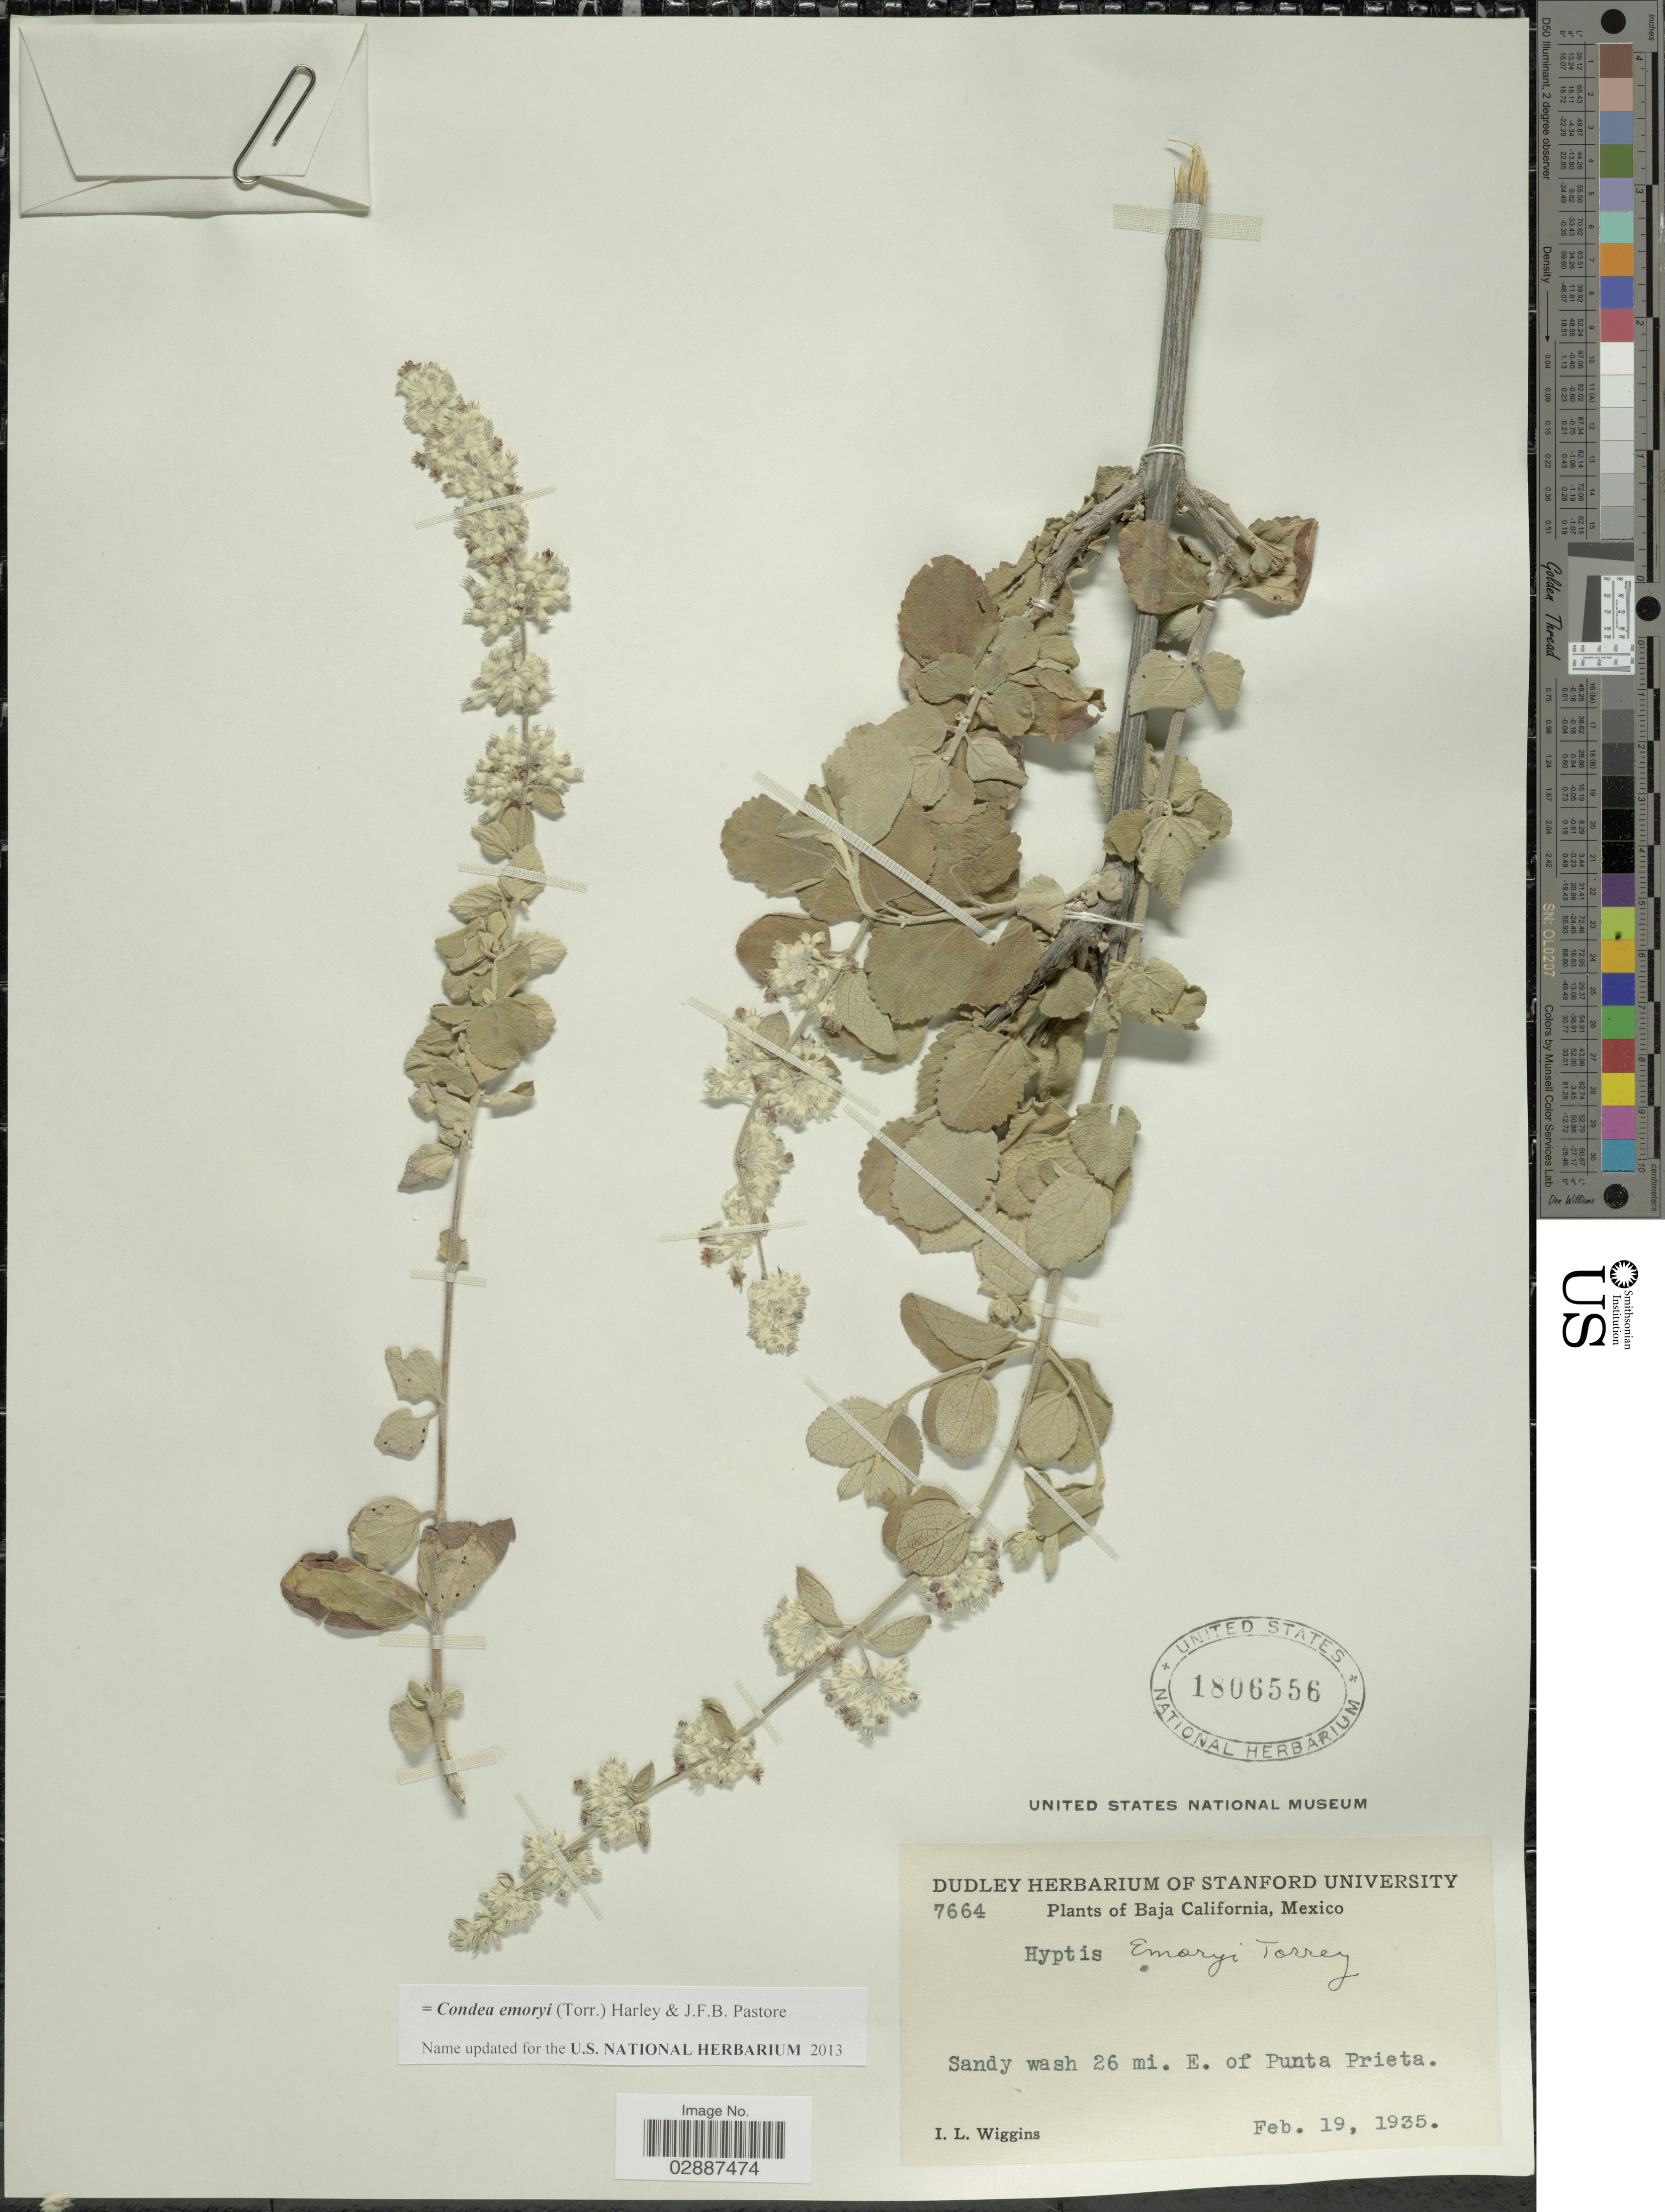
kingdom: Plantae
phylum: Tracheophyta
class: Magnoliopsida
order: Lamiales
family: Lamiaceae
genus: Condea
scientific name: Condea emoryi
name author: (Torr.) Harley & J.F.B. Pastore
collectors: I. L. Wiggins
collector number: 7664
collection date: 1935-02-19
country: Mexico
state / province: Baja California Norte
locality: Sandy wash 26 mi. E. of Punta Prieta.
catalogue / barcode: US 1806556